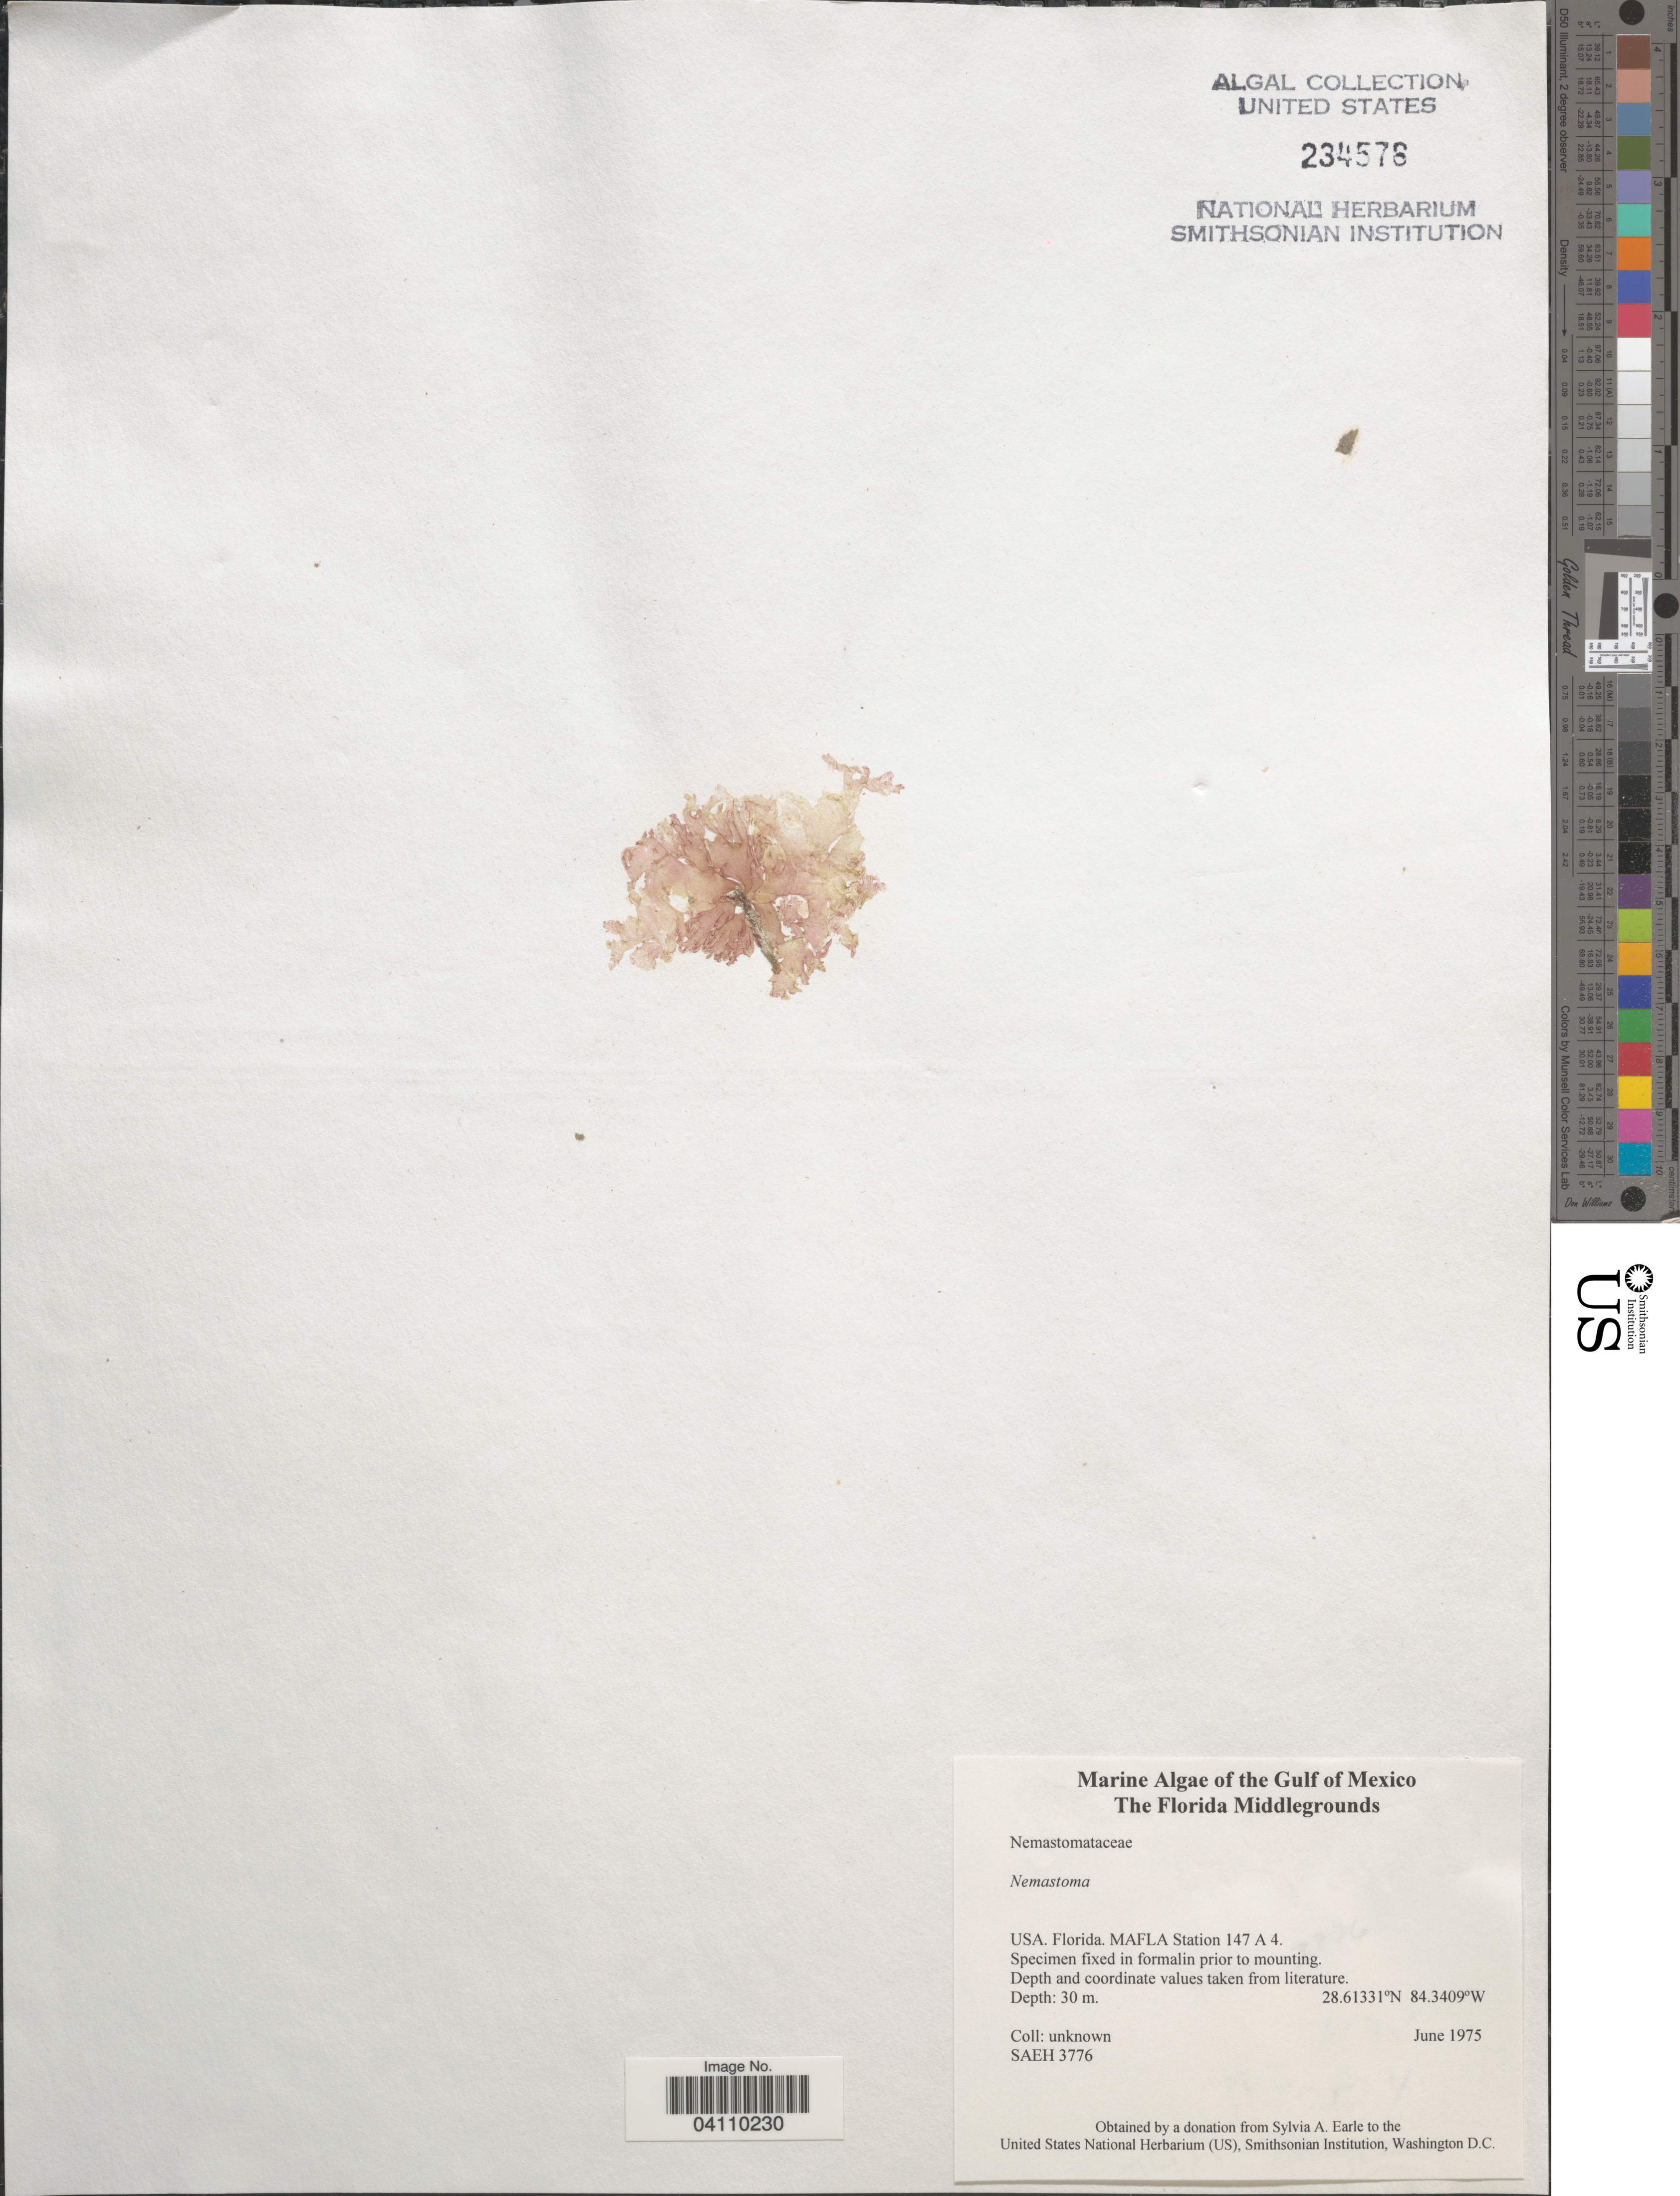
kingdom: Plantae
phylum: Rhodophyta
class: Florideophyceae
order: Nemastomatales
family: Nemastomataceae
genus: Nemastoma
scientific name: Nemastoma sp.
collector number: SAEH3776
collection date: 1975-06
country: United States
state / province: Florida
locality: The Gulf of Mexico. The Florida Middlegrounds. MAFLA Station 147 A 4.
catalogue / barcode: US 234576